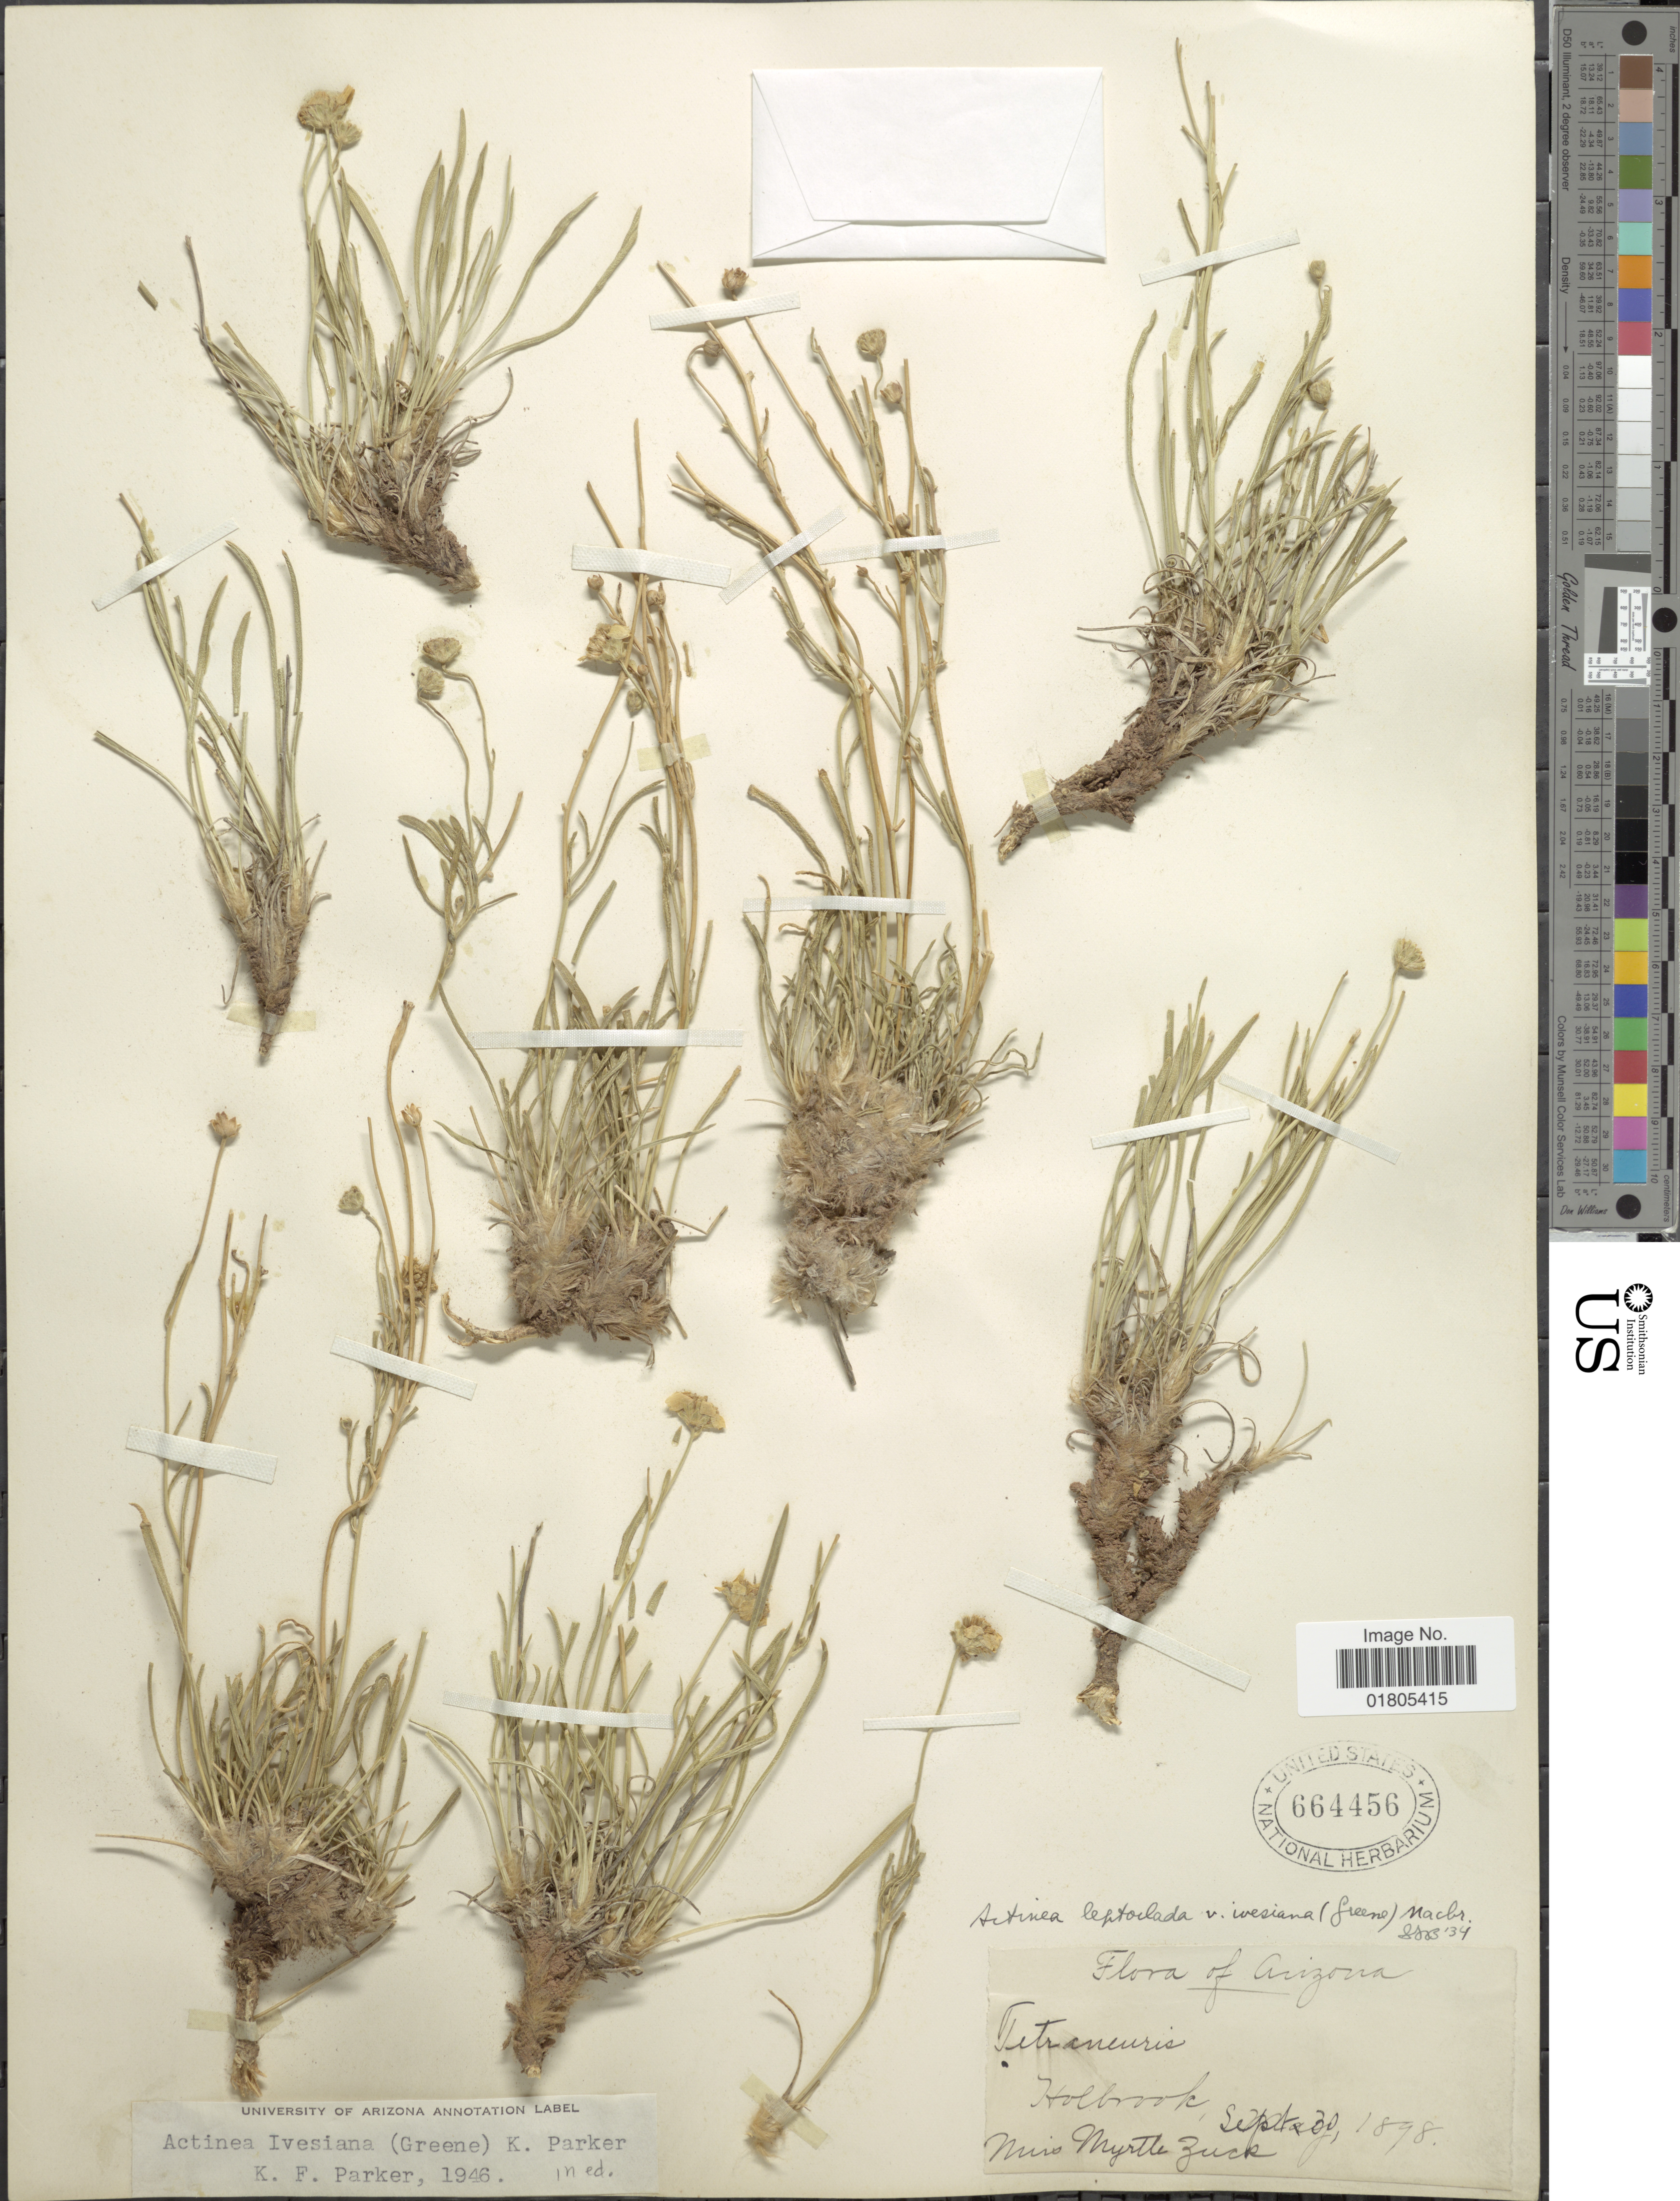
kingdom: Plantae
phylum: Tracheophyta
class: Magnoliopsida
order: Asterales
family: Asteraceae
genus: Actinea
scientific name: Actinea ivesiana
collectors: J. Zuck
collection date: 1898-09-30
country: United States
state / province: Arizona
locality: Holbrook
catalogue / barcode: US 664456